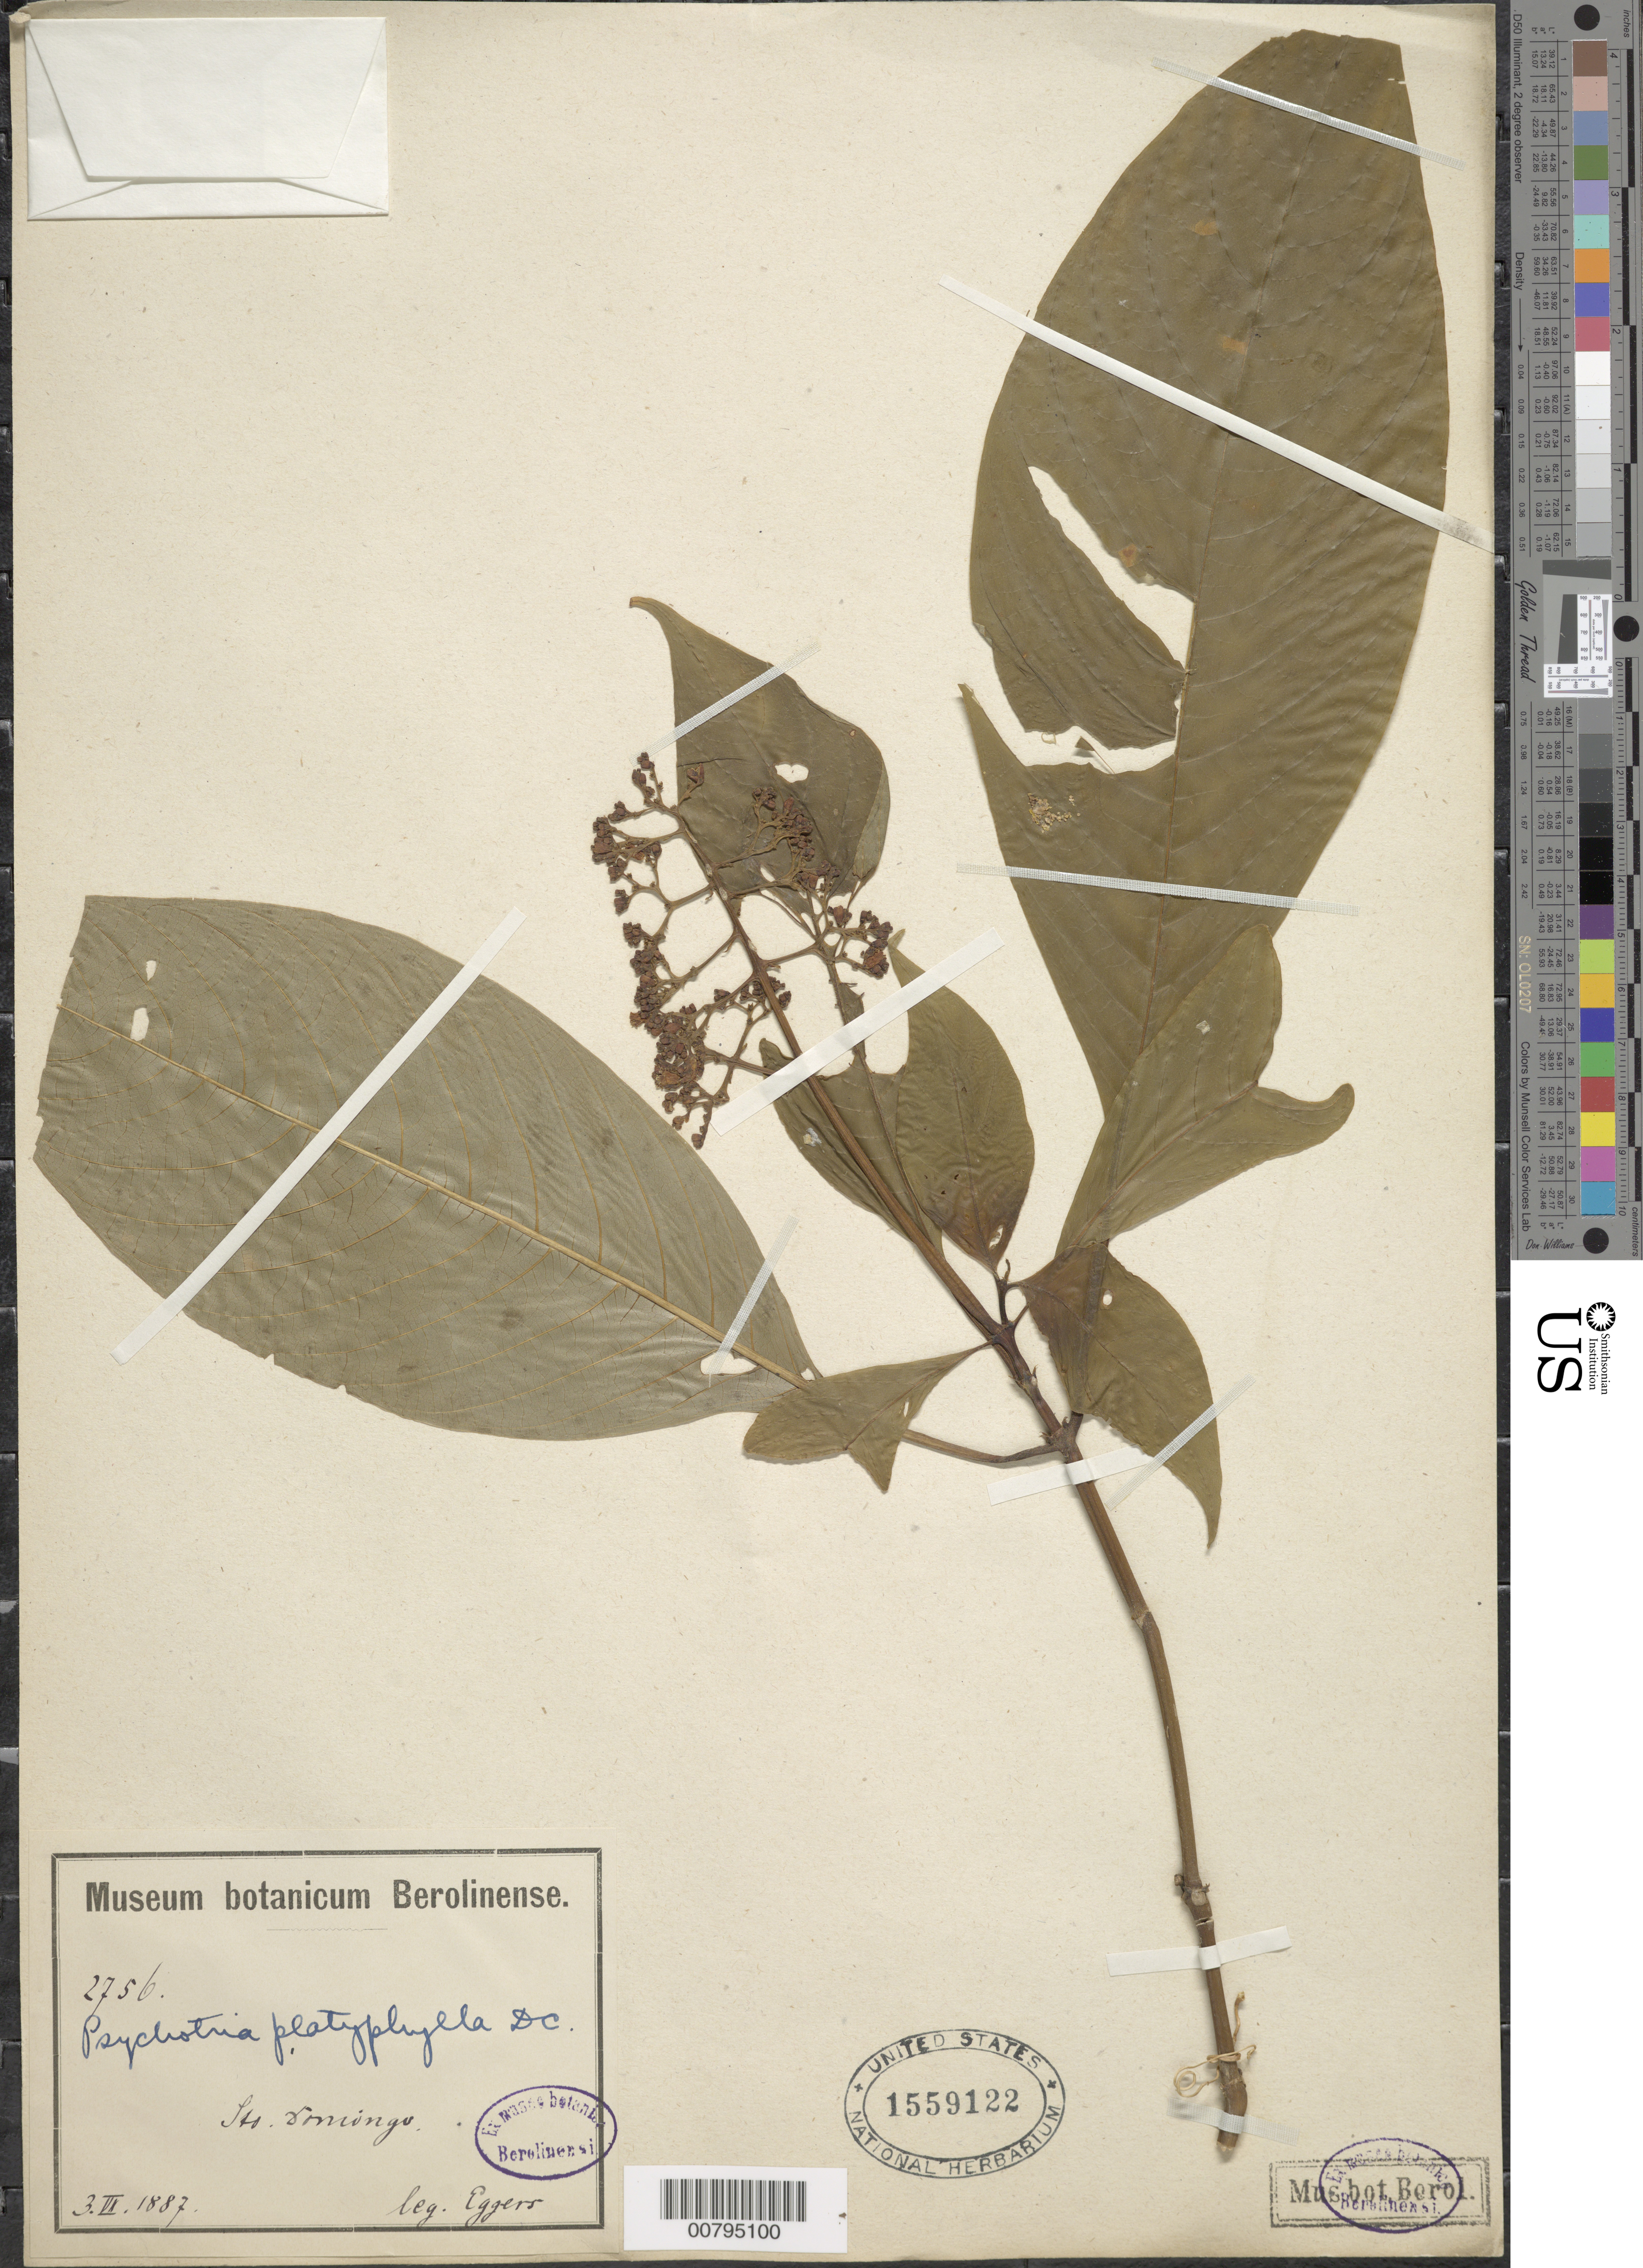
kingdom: Plantae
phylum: Tracheophyta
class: Magnoliopsida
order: Gentianales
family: Rubiaceae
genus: Psychotria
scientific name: Psychotria berteroana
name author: DC.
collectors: H. F. A. von Eggers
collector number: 2756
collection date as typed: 03 Jun 1887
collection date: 1887-06-03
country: Dominican Republic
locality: Sto. Domingo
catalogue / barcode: US 1559122